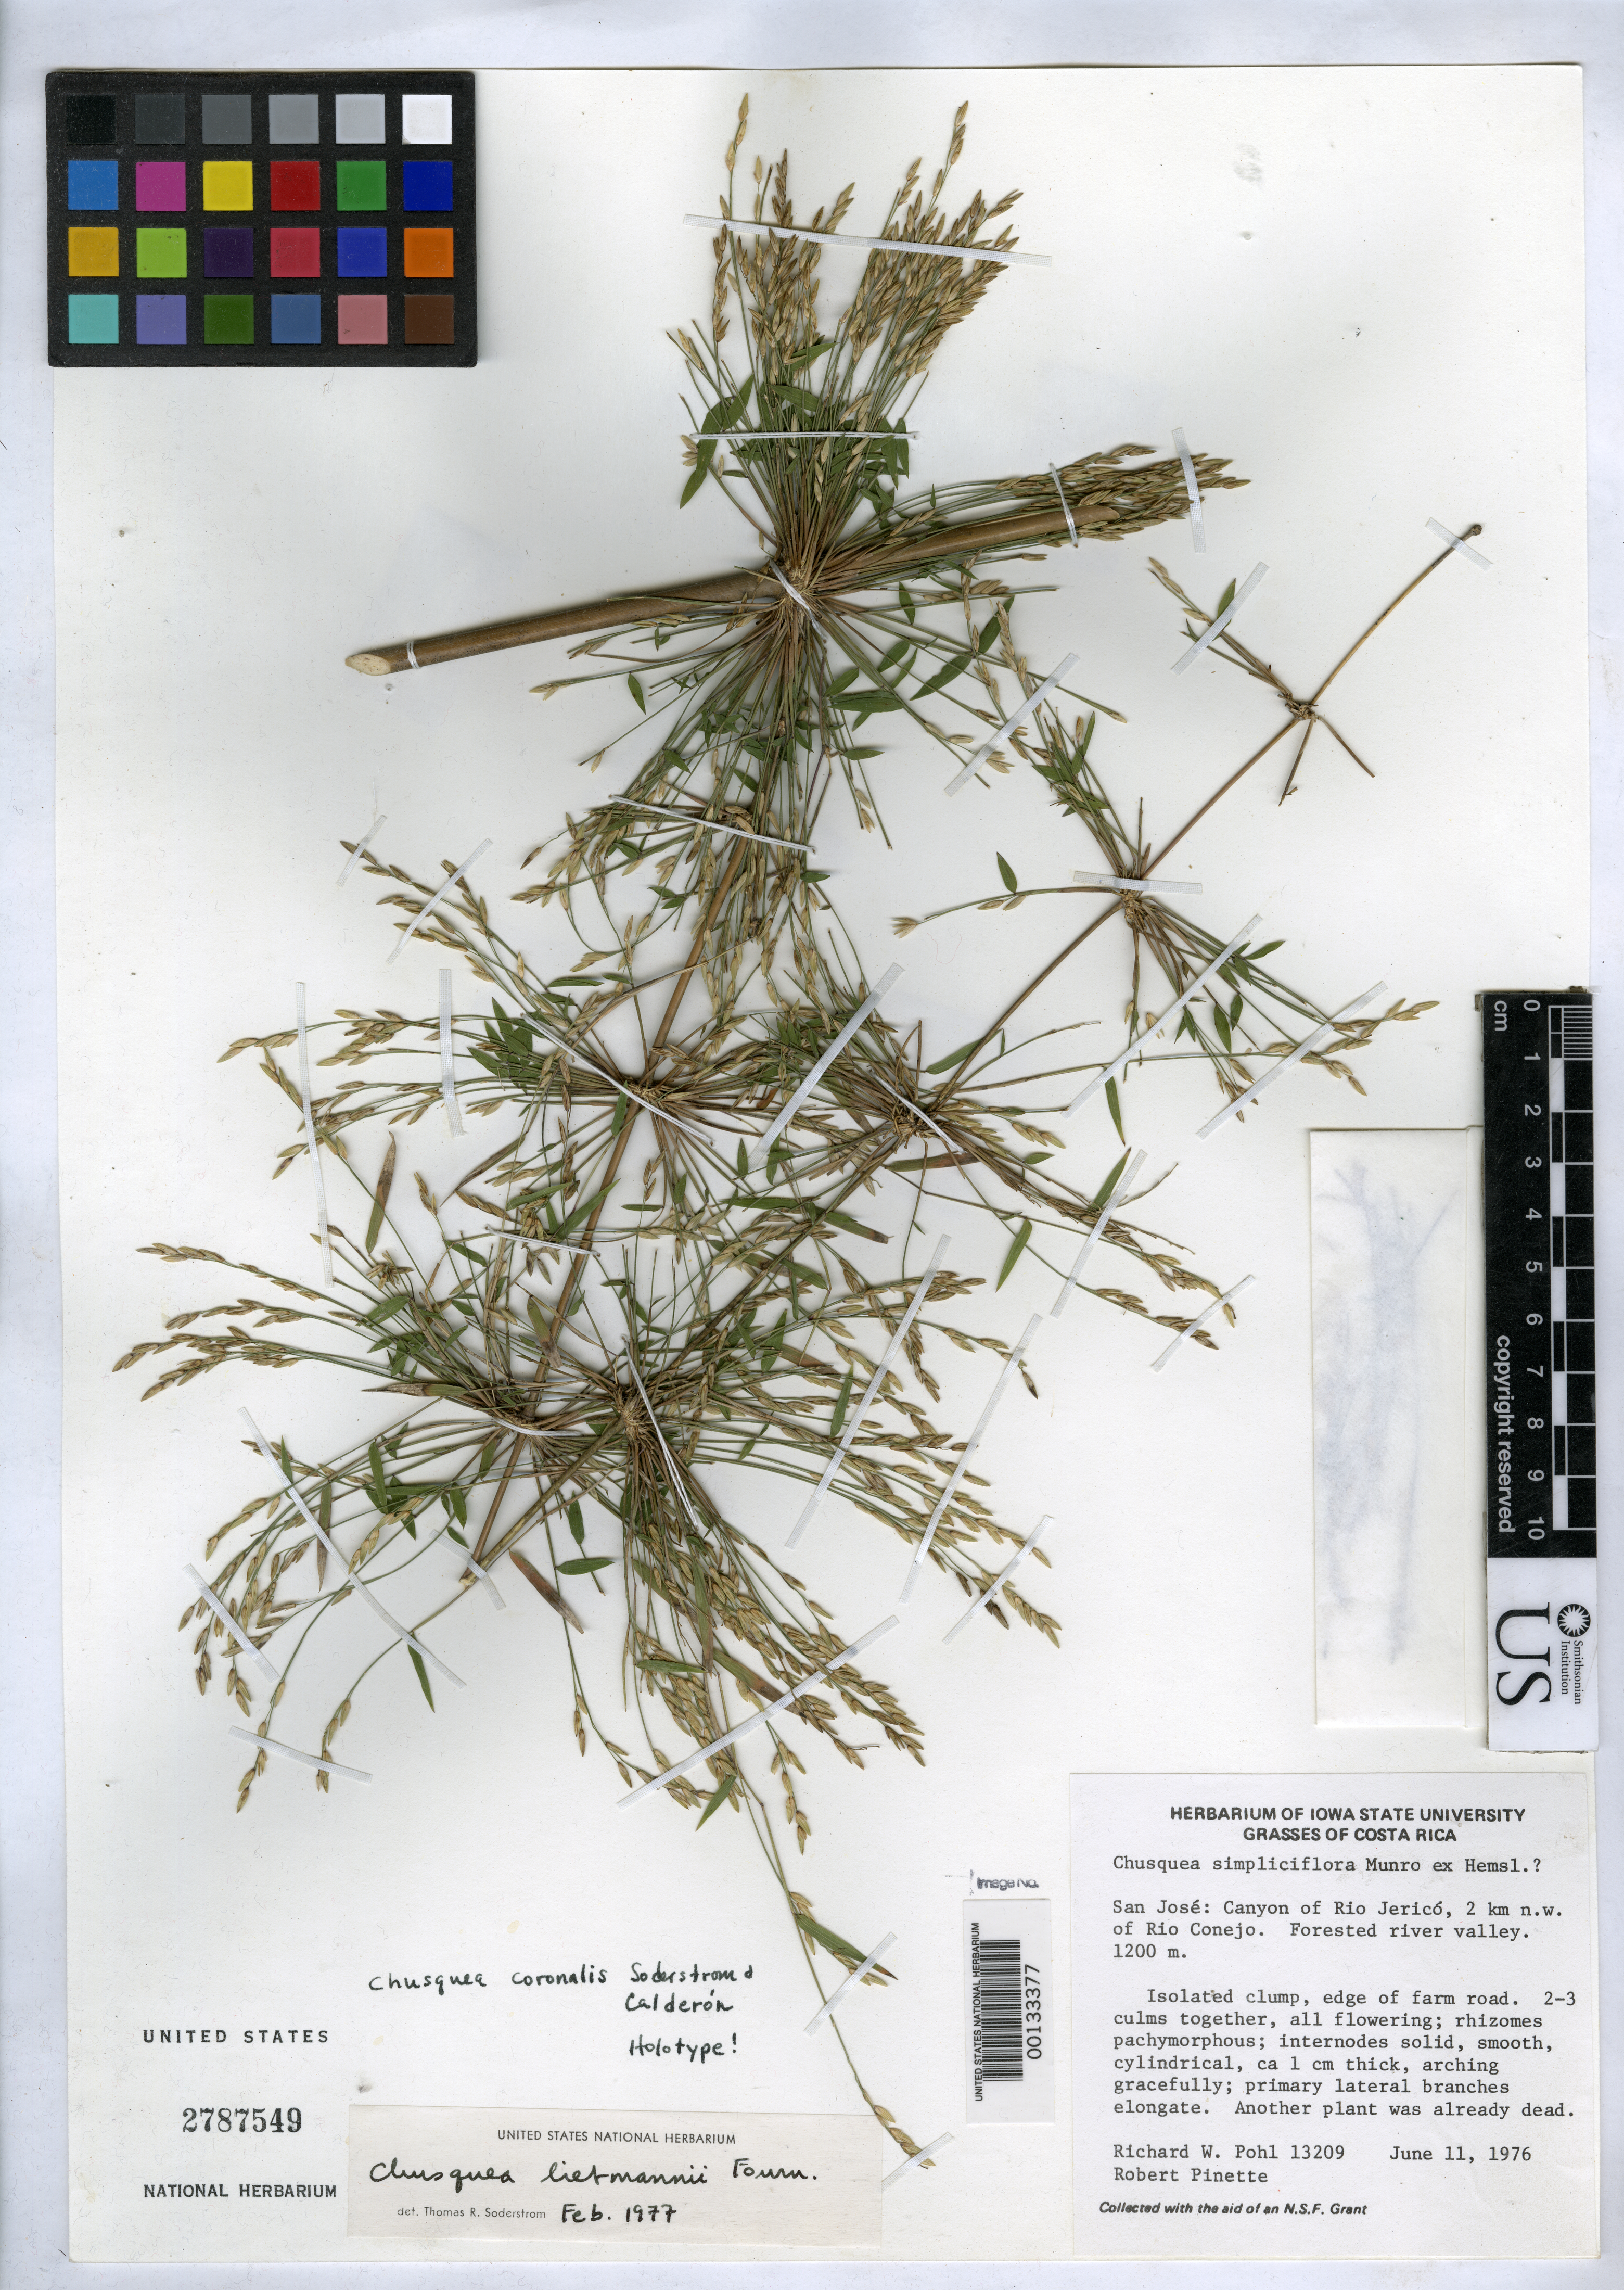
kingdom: Plantae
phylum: Tracheophyta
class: Liliopsida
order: Poales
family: Poaceae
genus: Chusquea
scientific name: Chusquea coronalis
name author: Soderstr. & C. E. Calderón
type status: Holotype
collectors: R. W. Pohl & R. Pinette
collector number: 13209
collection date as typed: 11 Jun 1976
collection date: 1976-06-11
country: Costa Rica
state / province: San José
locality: Canyon of Rio Jerico, 2 km. NW of Rio Conejo.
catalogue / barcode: US 2787549